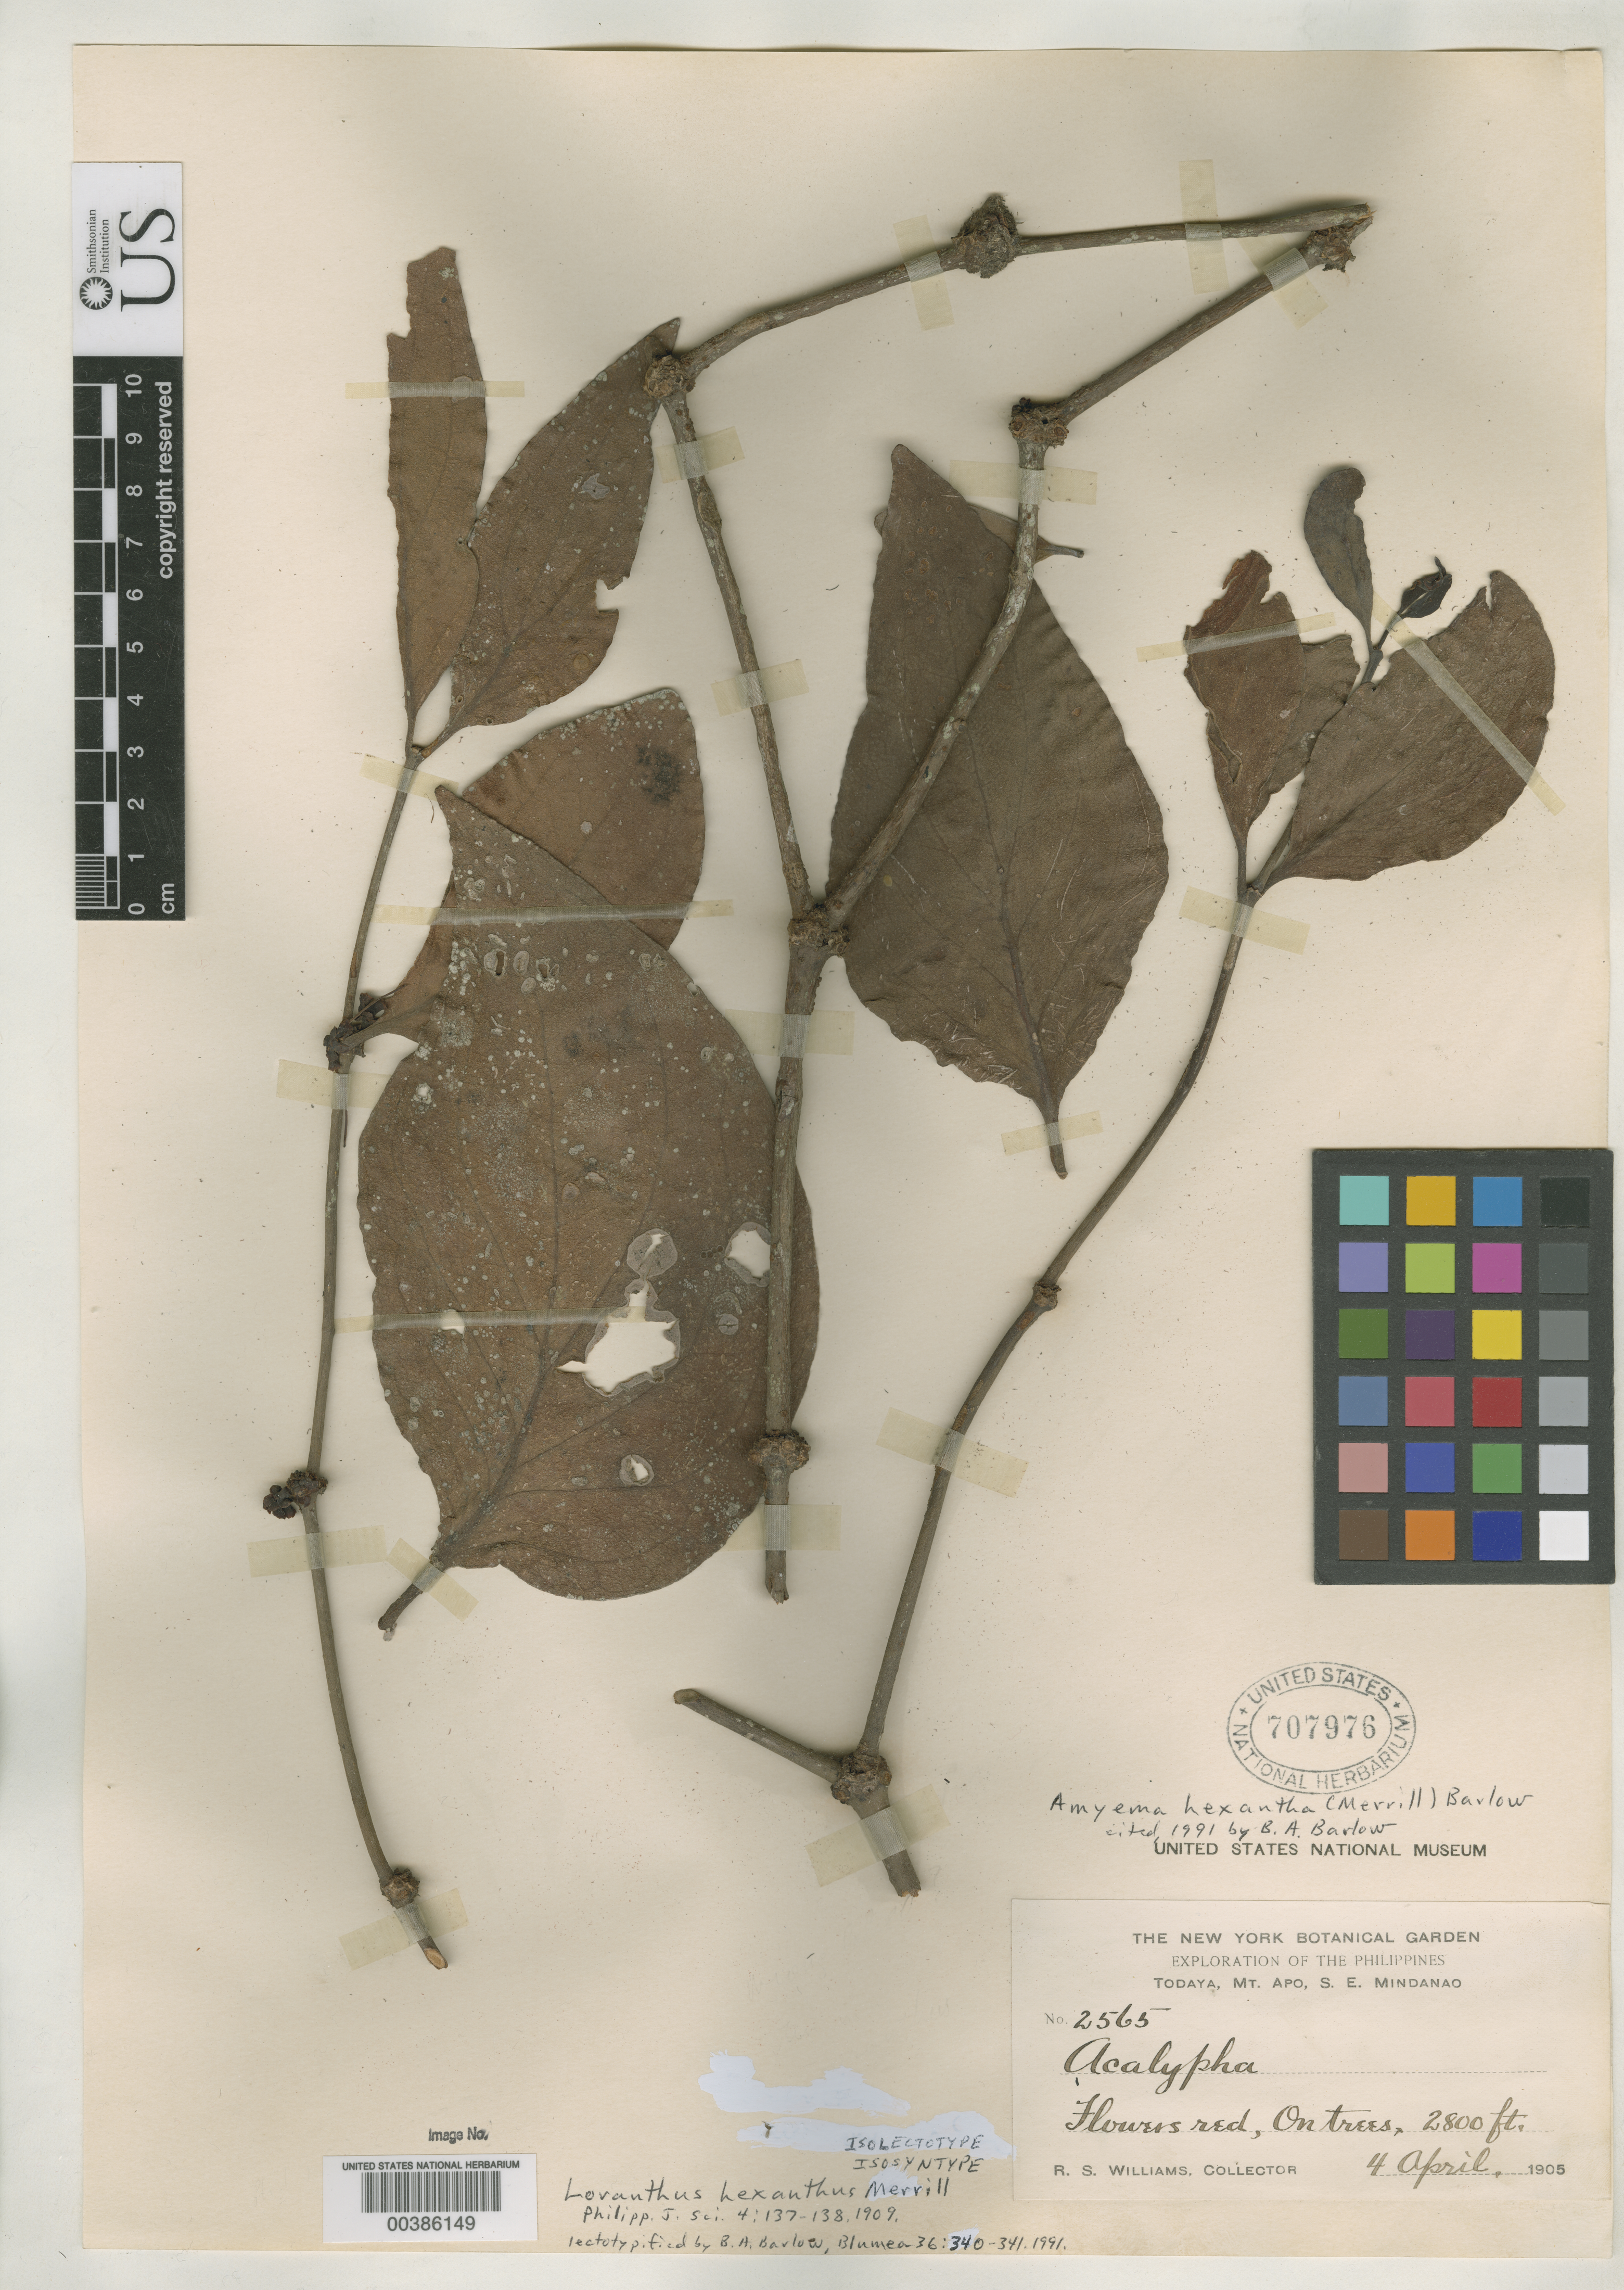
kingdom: Plantae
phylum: Tracheophyta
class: Magnoliopsida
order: Santalales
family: Loranthaceae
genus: Loranthus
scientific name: Loranthus hexanthus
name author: Merr.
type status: Isolectotype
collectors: R. S. Williams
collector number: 2565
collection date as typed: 04 Apr 1905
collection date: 1905-04-04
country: Philippines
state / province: Davao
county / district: Davao del Sur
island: Mindanao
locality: Todayo, Mt. Apo.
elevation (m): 853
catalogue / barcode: US 707976